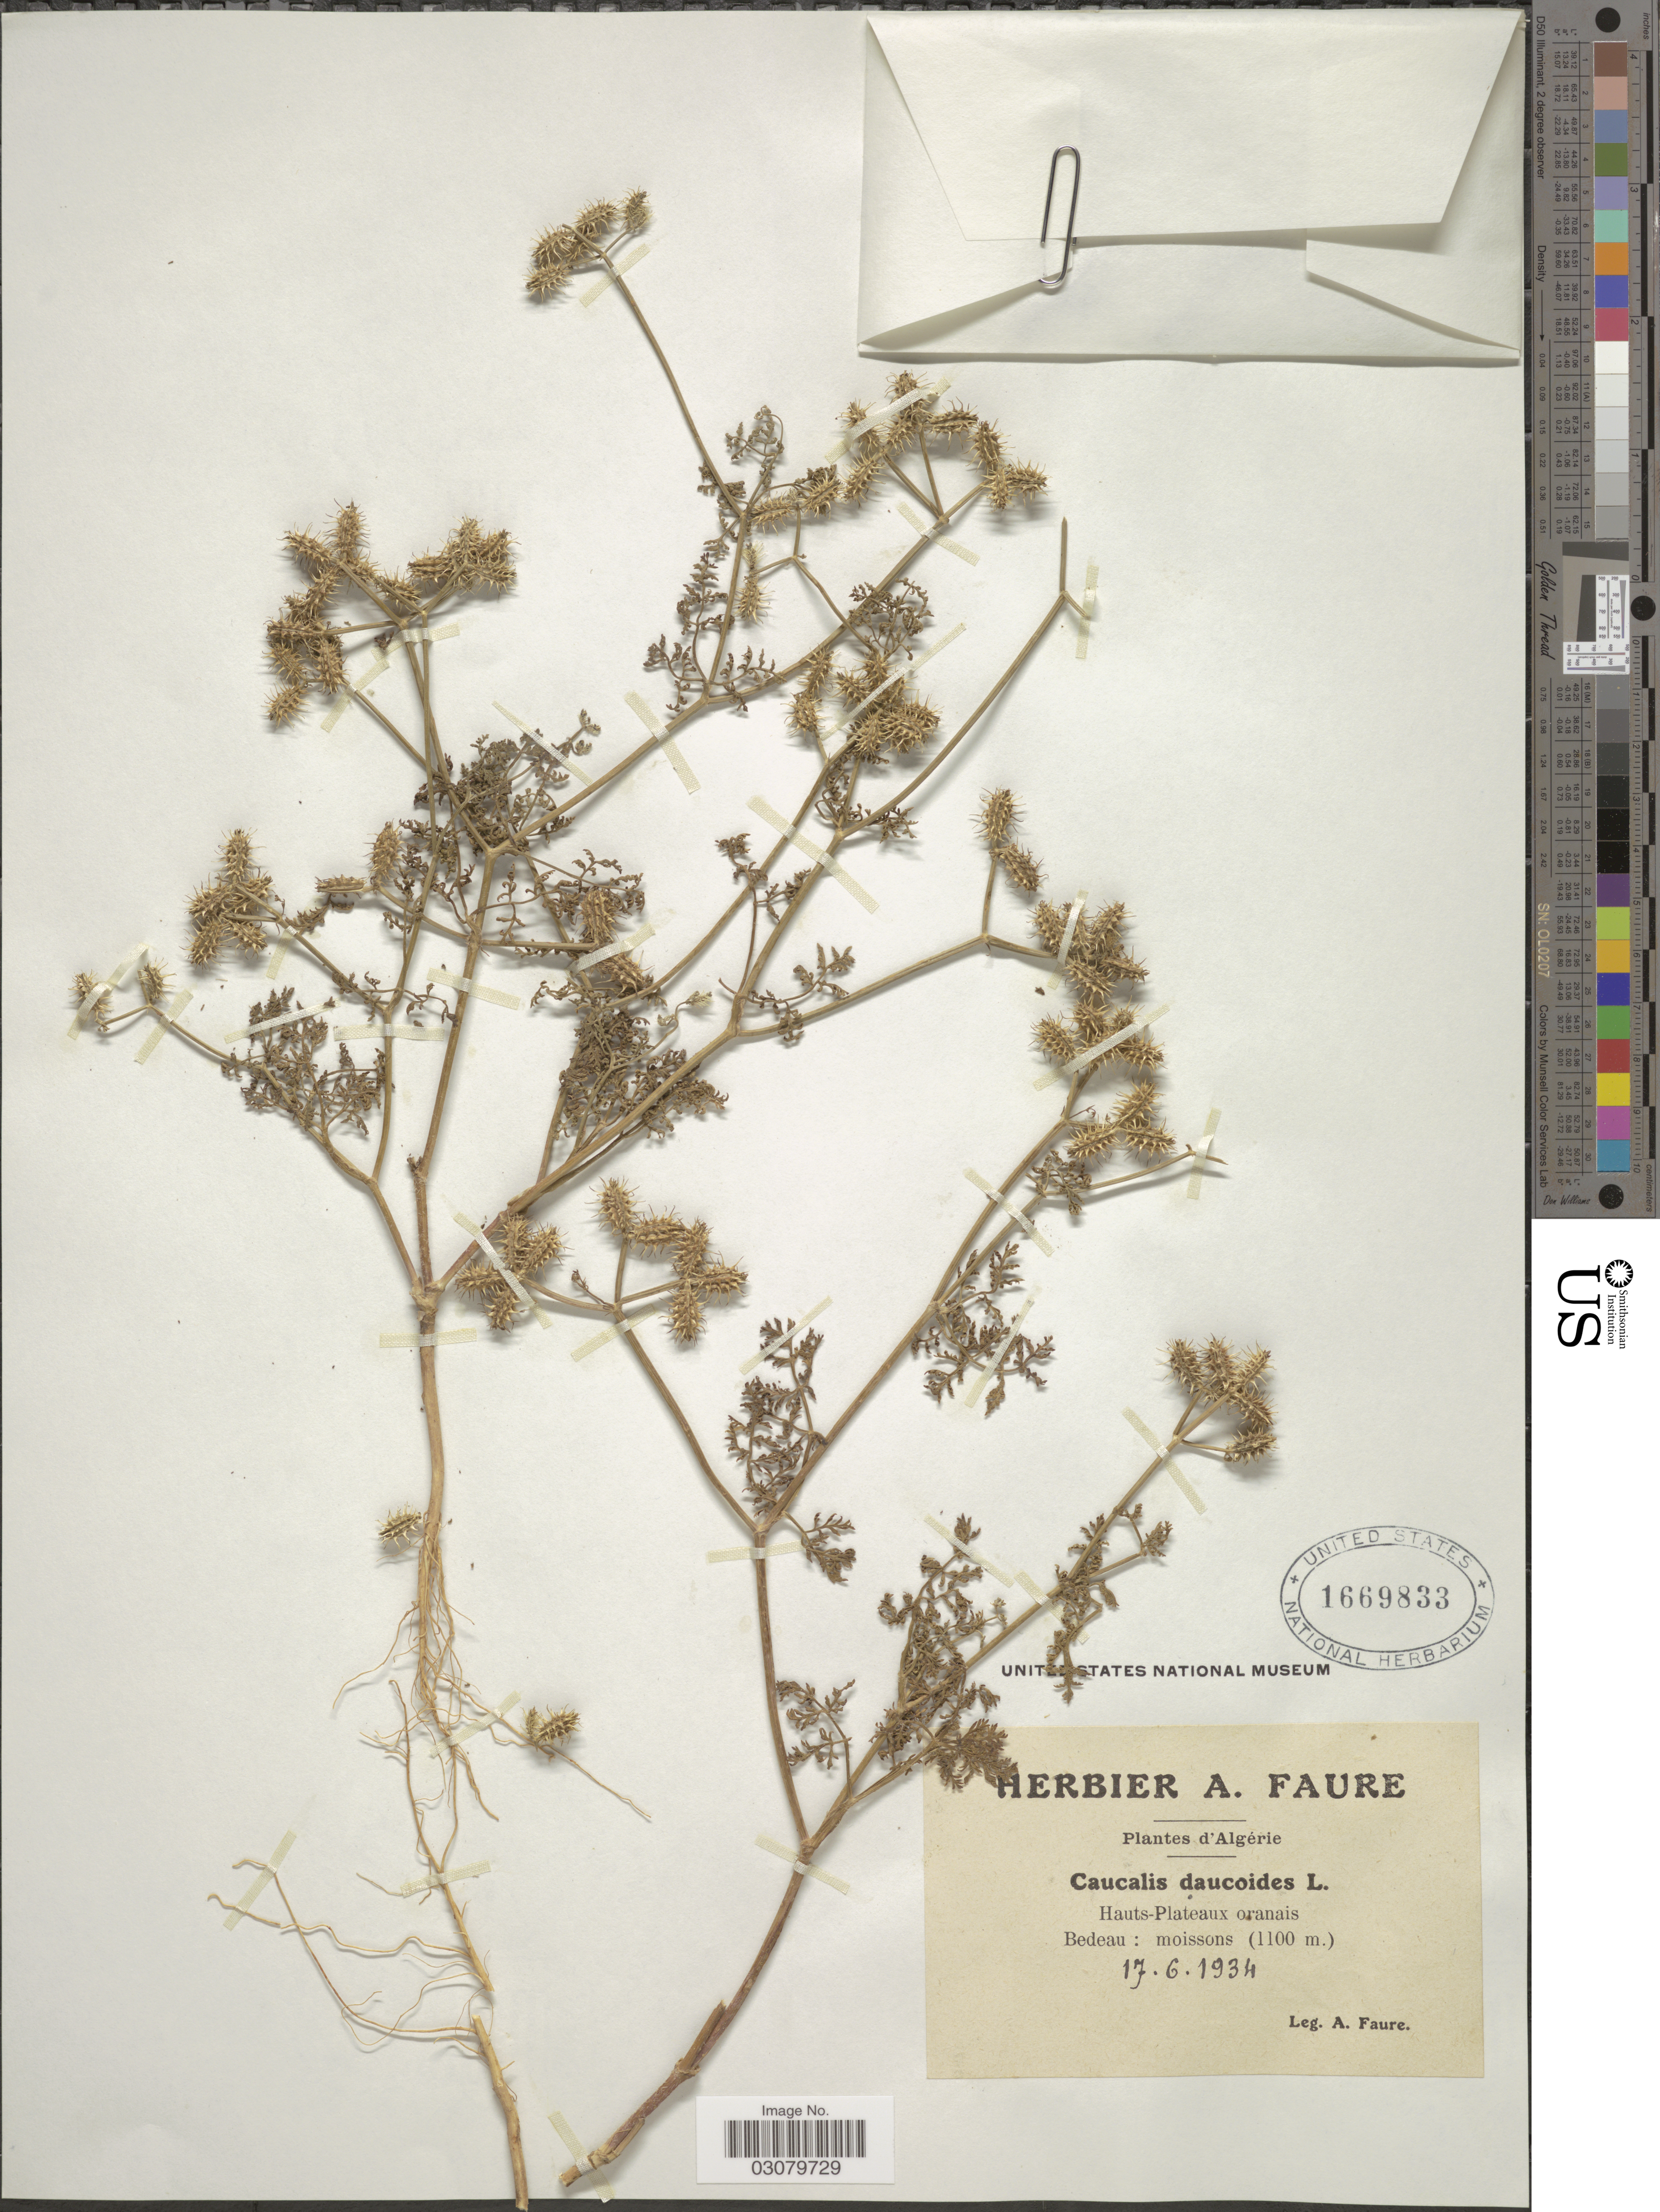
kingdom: Plantae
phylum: Tracheophyta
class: Magnoliopsida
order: Apiales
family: Apiaceae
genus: Caucalis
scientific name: Caucalis daucoides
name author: L.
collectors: A. Faure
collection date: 1934-06-17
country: Algeria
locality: Hauts-Plateaux oranais Bedeau: moissons.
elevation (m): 1100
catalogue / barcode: US 1669833